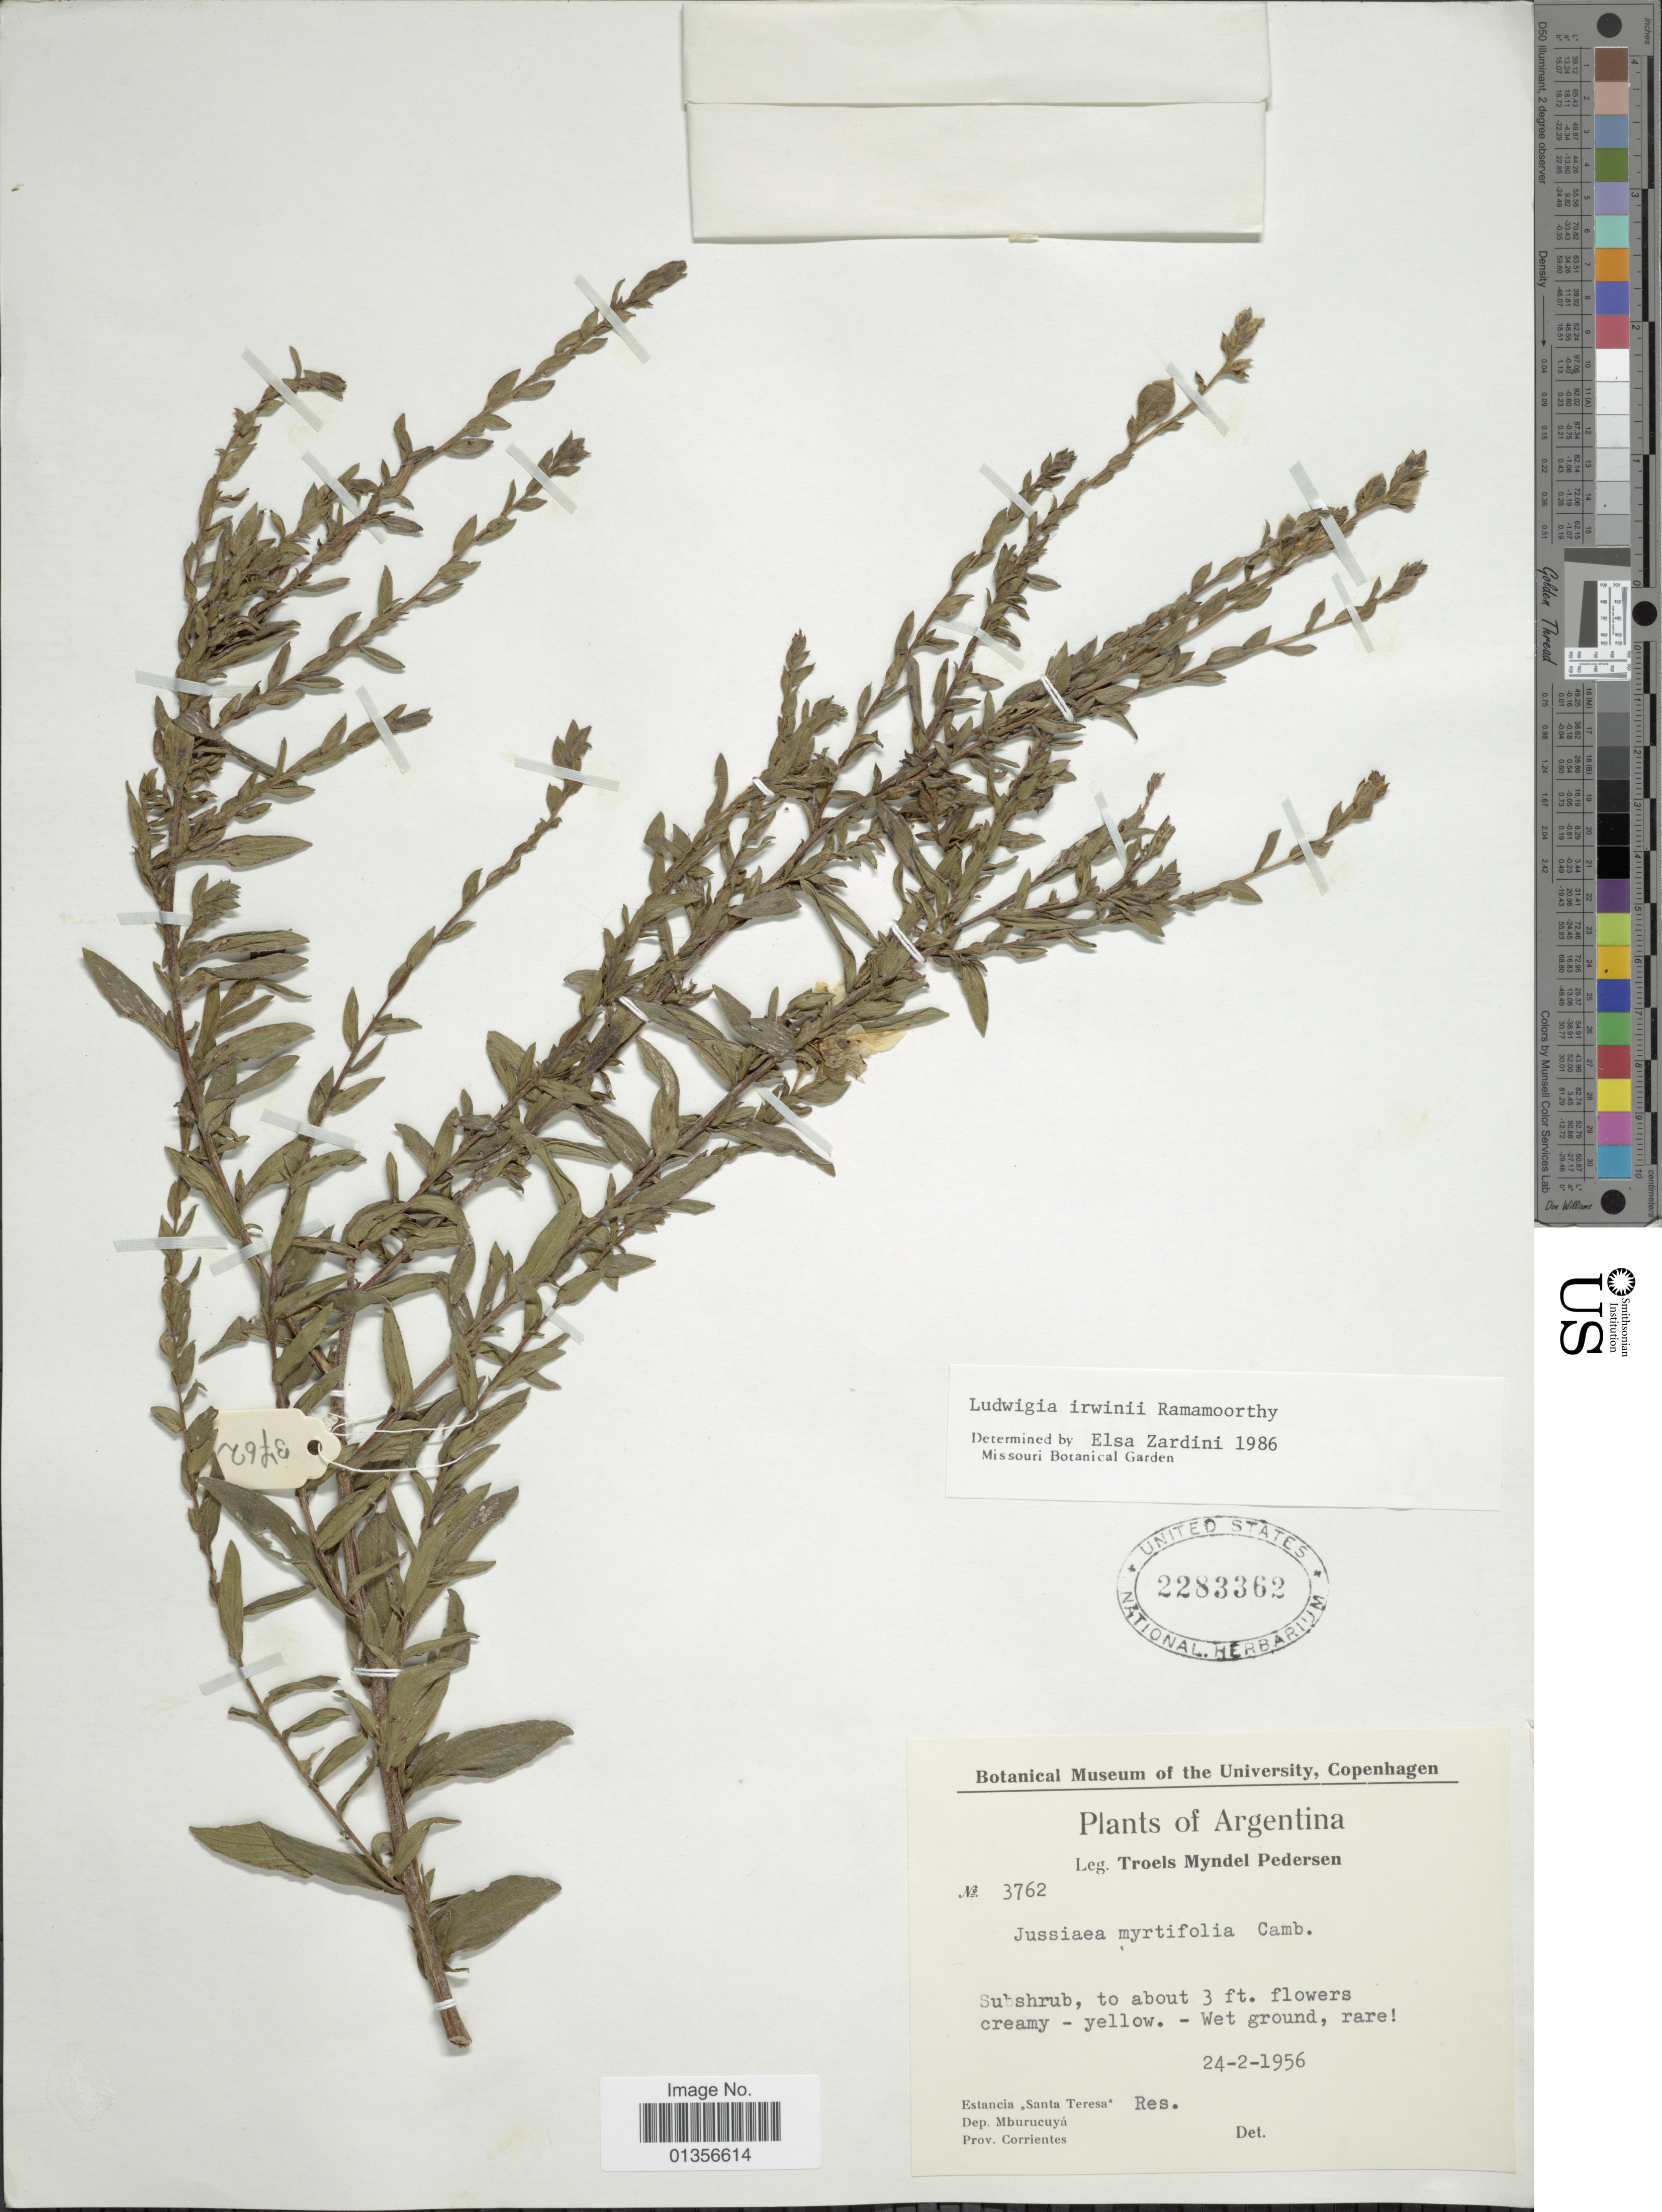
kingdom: Plantae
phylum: Tracheophyta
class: Magnoliopsida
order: Myrtales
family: Onagraceae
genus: Ludwigia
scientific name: Ludwigia irwinii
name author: Ramamoorthy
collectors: T. Pederson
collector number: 3762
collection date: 1956-02-24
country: Argentina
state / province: Corrientes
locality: Estancia "Santa Teresa", Dep. Mburucuyá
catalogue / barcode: US 2283362